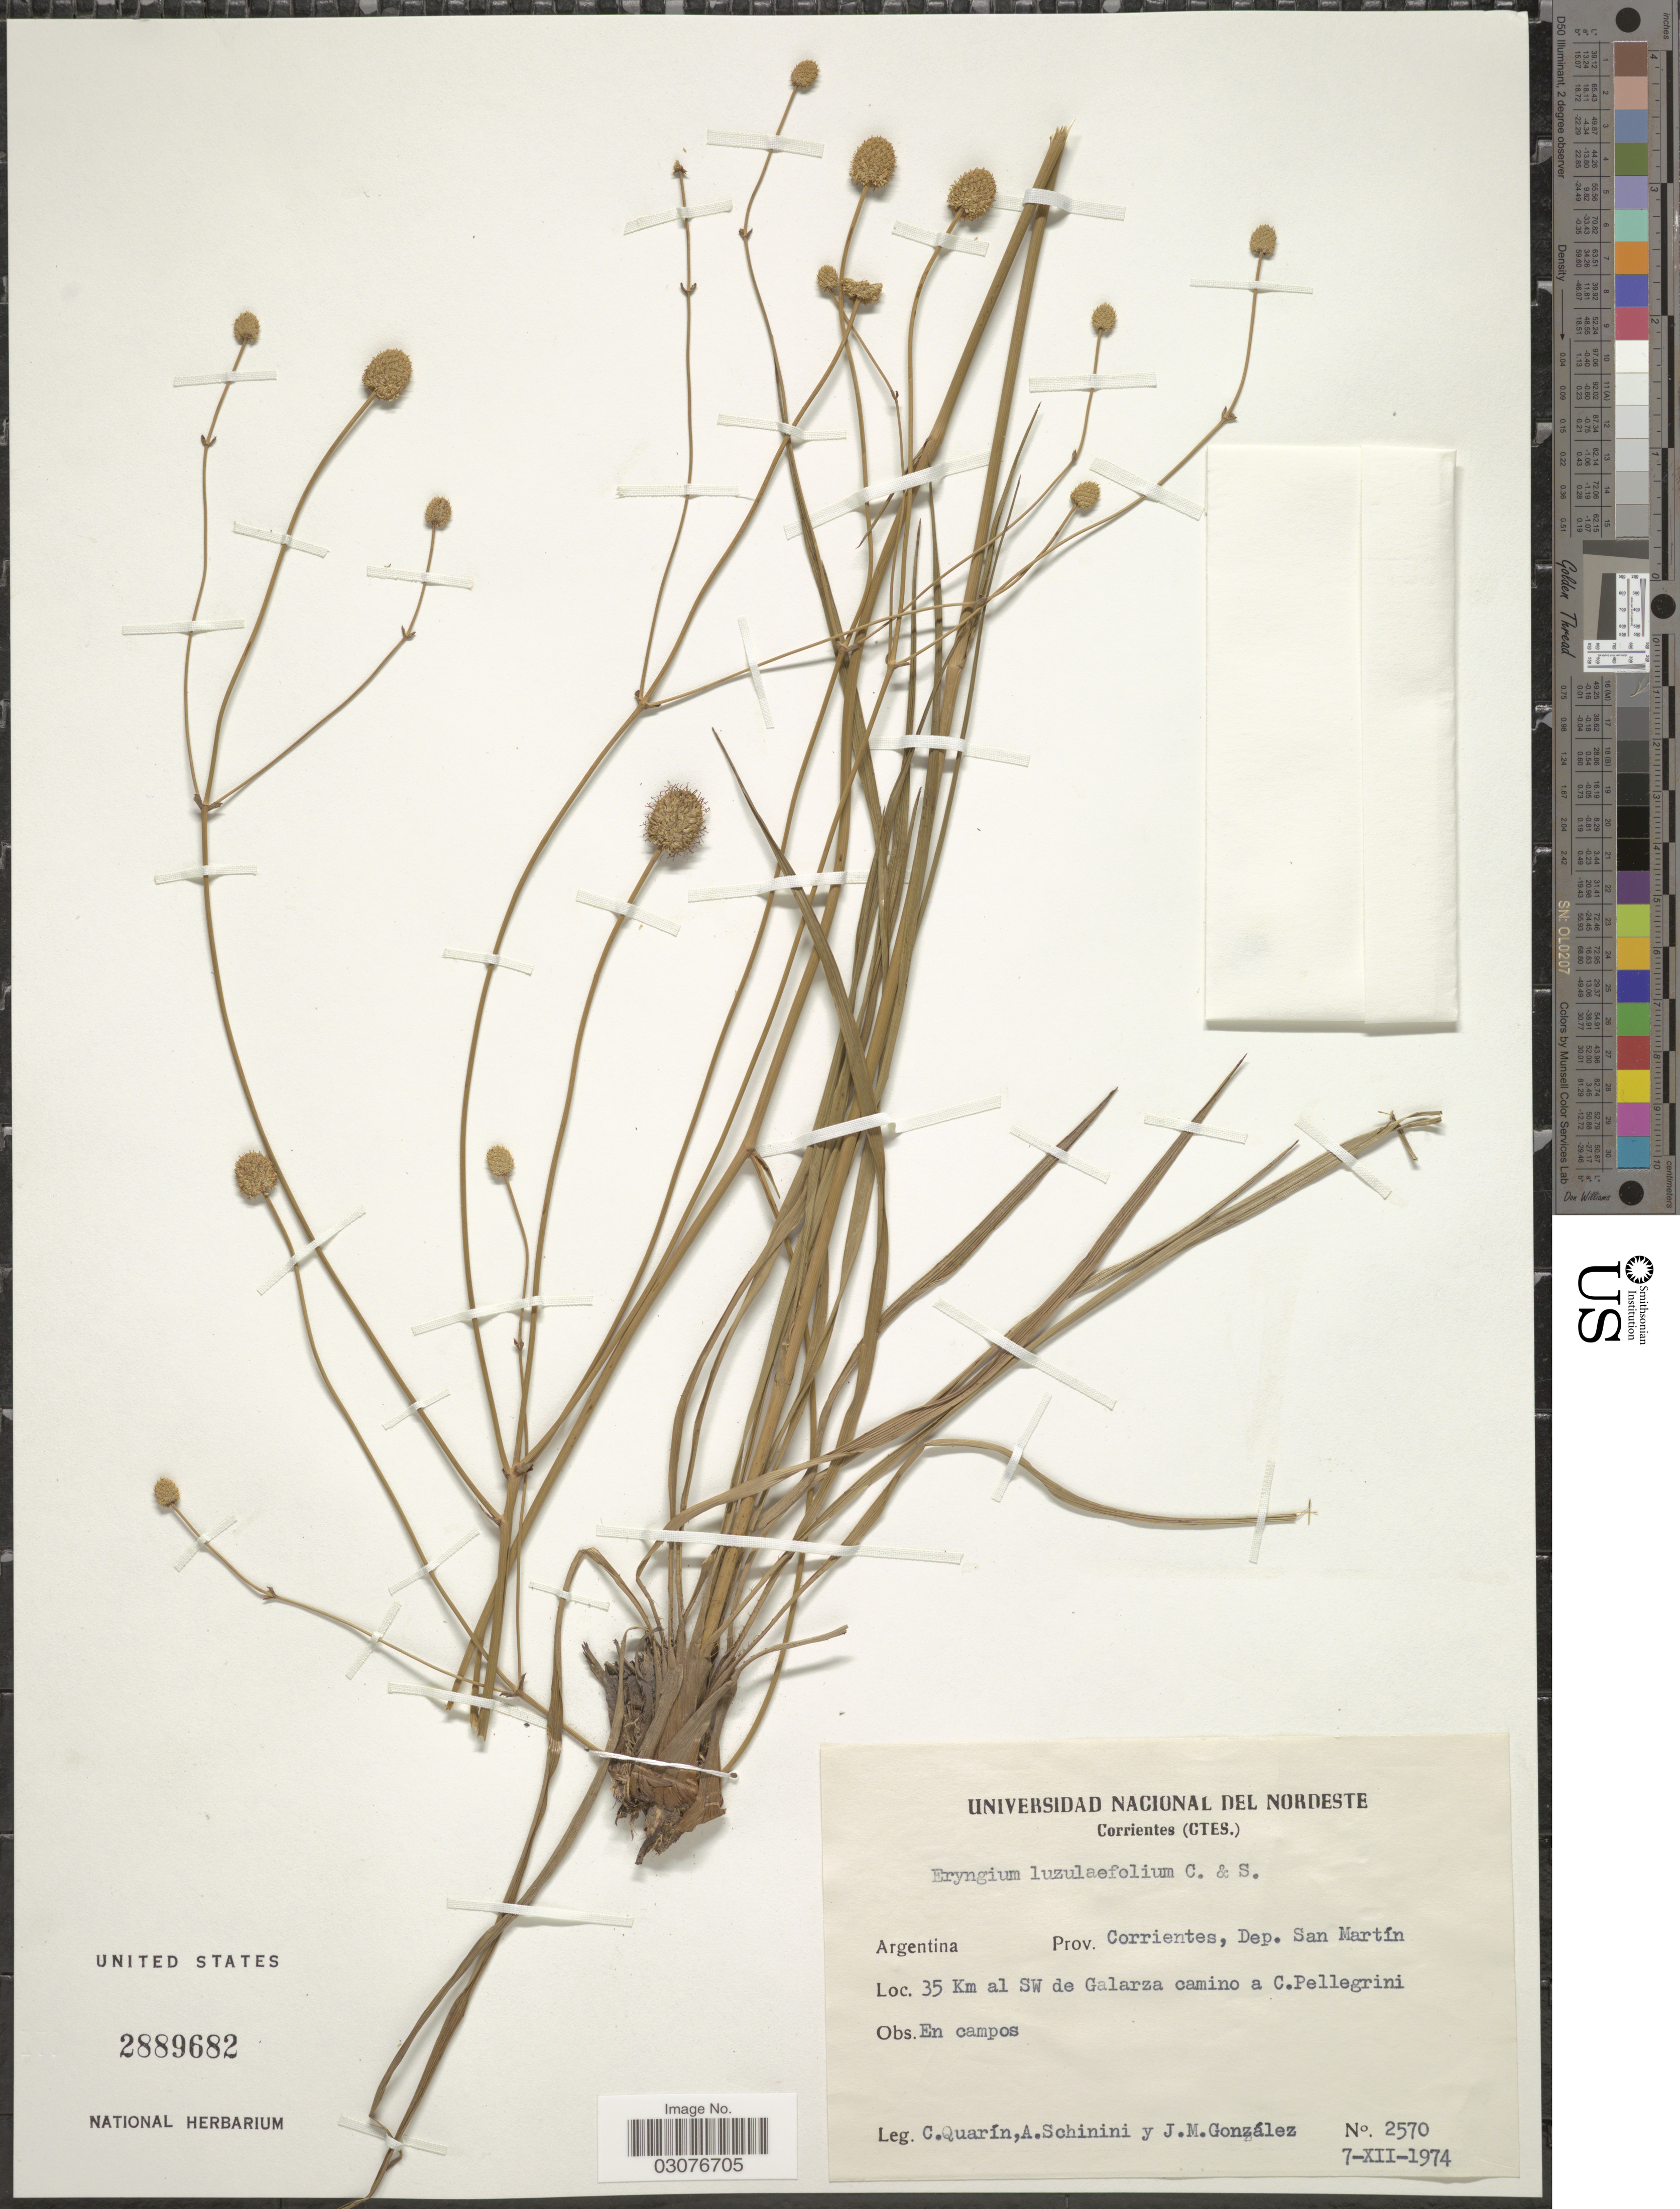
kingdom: Plantae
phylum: Tracheophyta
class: Magnoliopsida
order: Apiales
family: Apiaceae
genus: Eryngium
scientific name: Eryngium luzulifolium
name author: Cham. & Schltdl.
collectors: C. Quarín, A. Schinini & J. M. Gonzalez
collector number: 2570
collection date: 1974-12-07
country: Argentina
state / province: Corrientes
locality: Dep. San Martín, 35 Km al SW de Galarza camino a C. Pellegrini.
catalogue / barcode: US 2889682